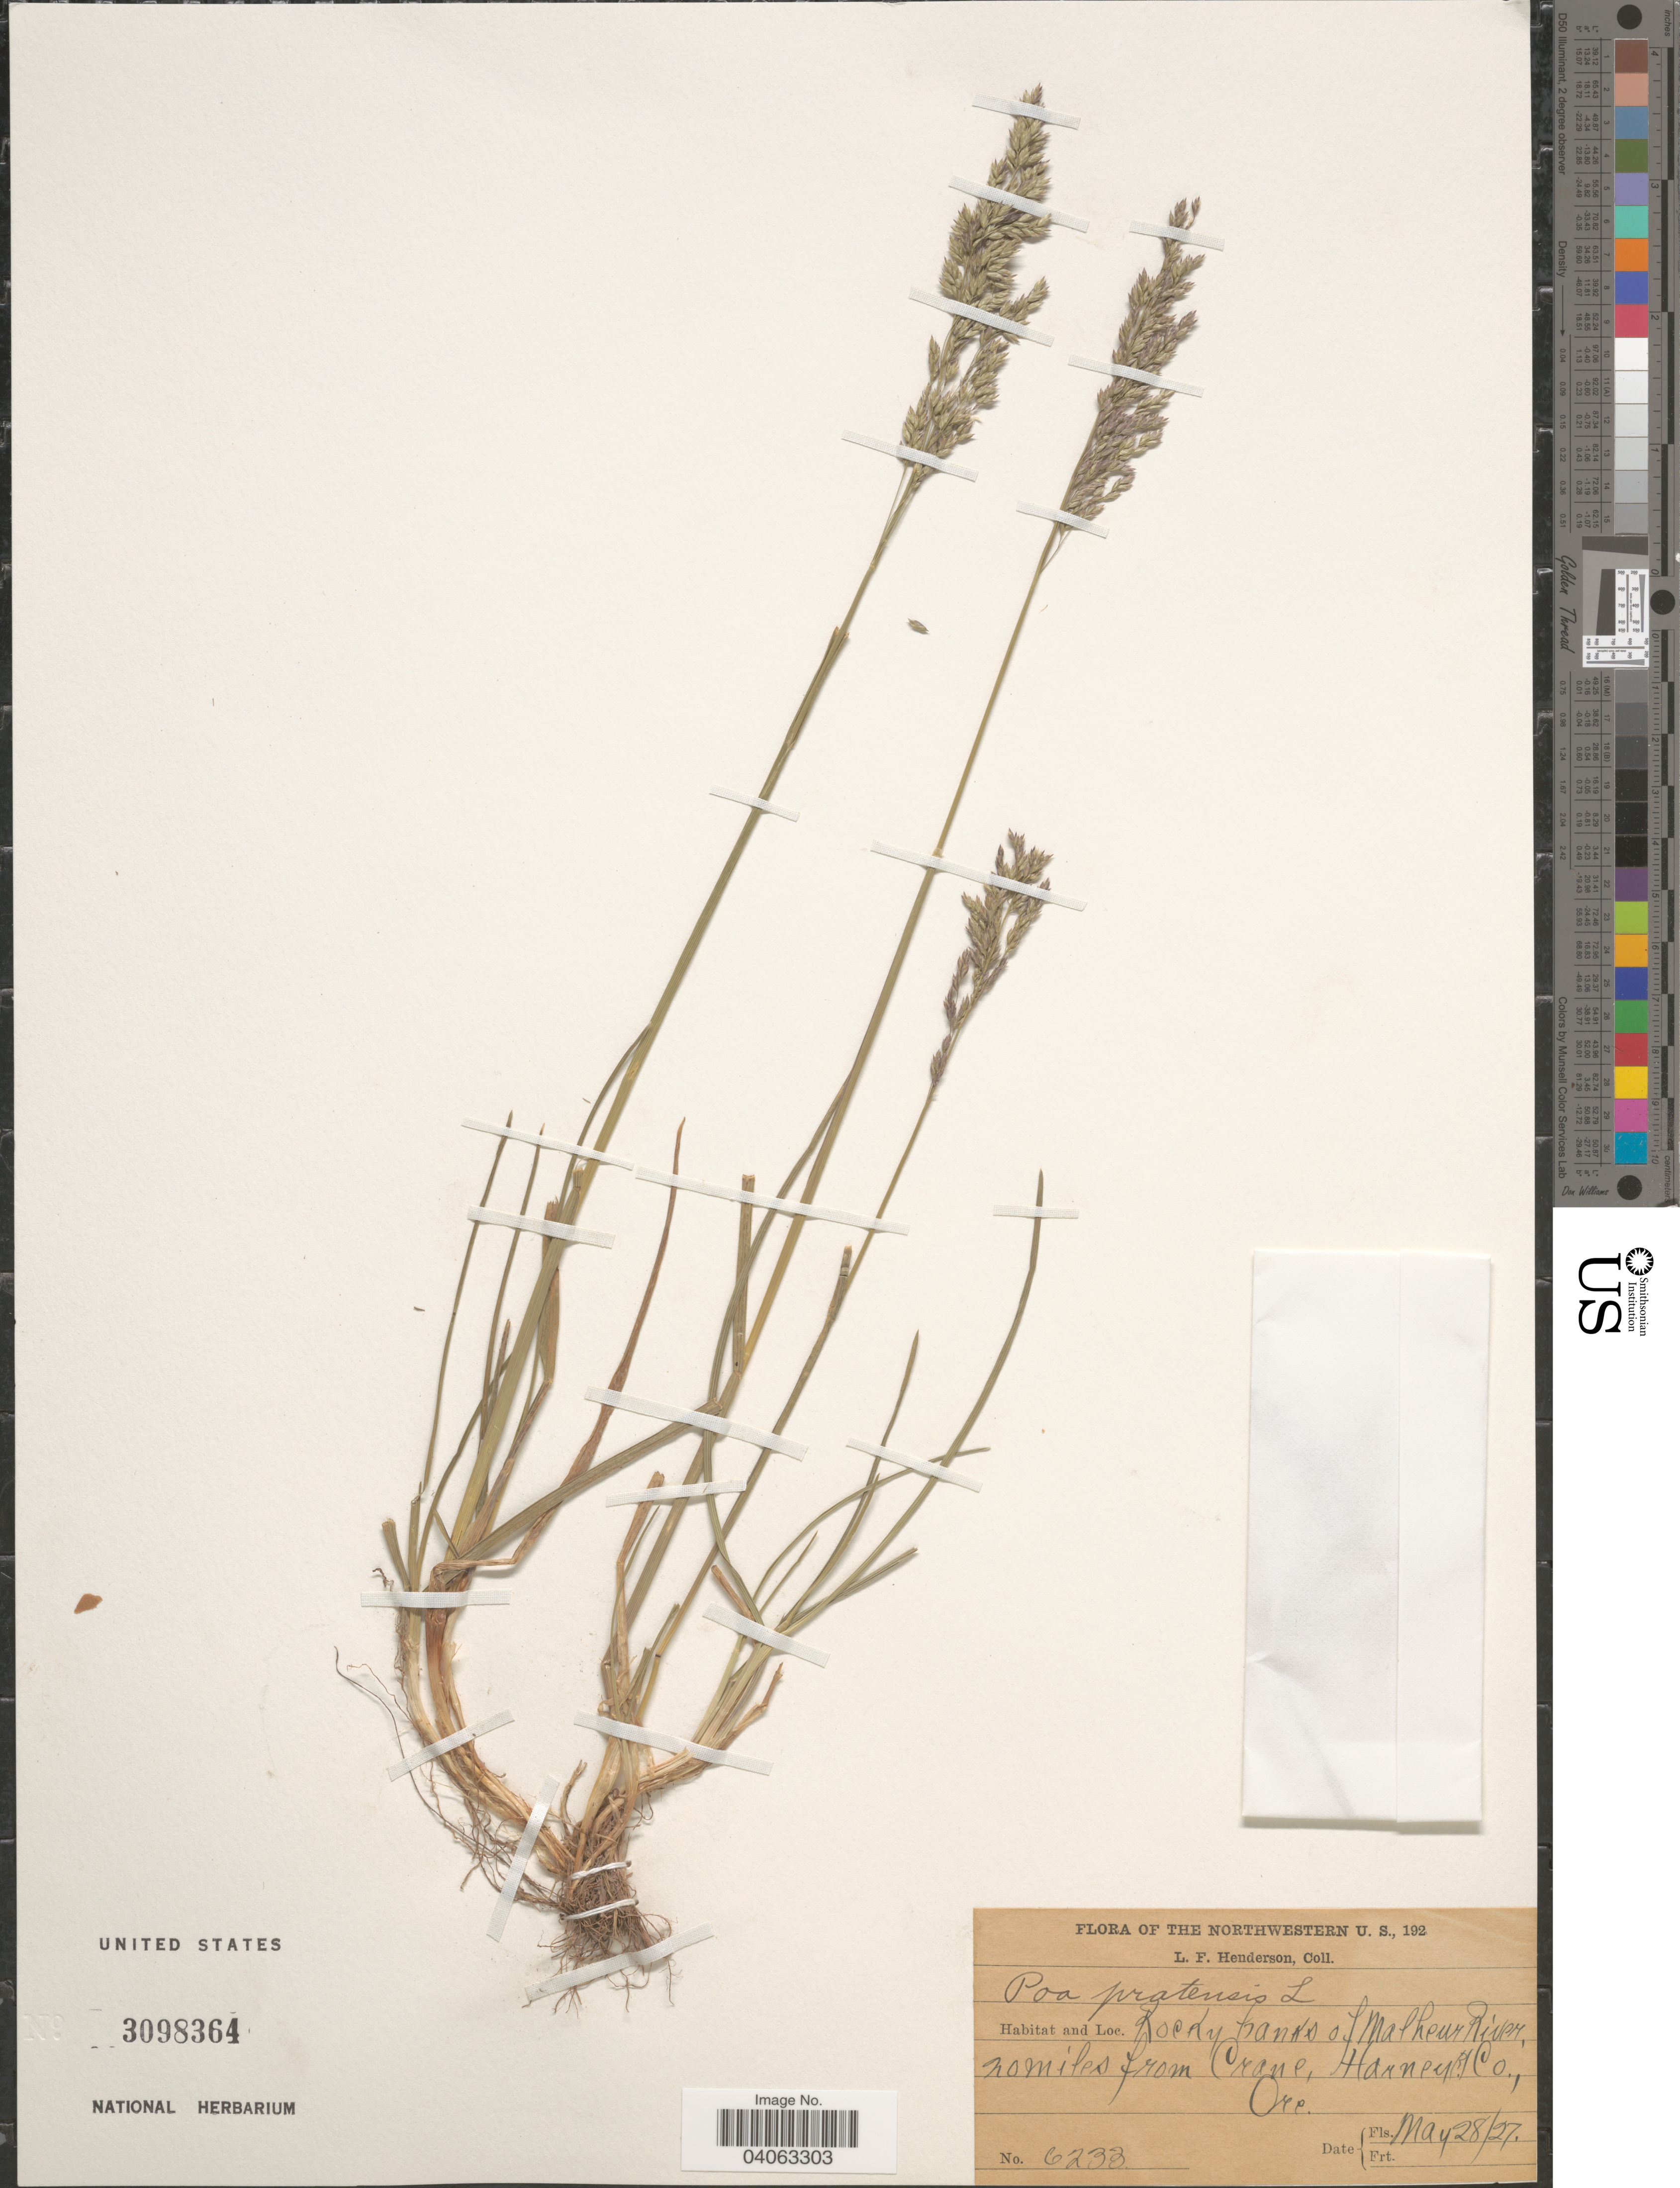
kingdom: Plantae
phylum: Tracheophyta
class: Liliopsida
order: Poales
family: Poaceae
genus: Poa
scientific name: Poa pratensis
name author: L.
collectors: L. Henderson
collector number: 6233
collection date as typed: Transcribed d/m/y: 28/5/27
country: United States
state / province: Oregon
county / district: Harney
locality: Rocky banks of Malheur River, 20 miles from Crane, Harney Co.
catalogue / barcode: US 3098364